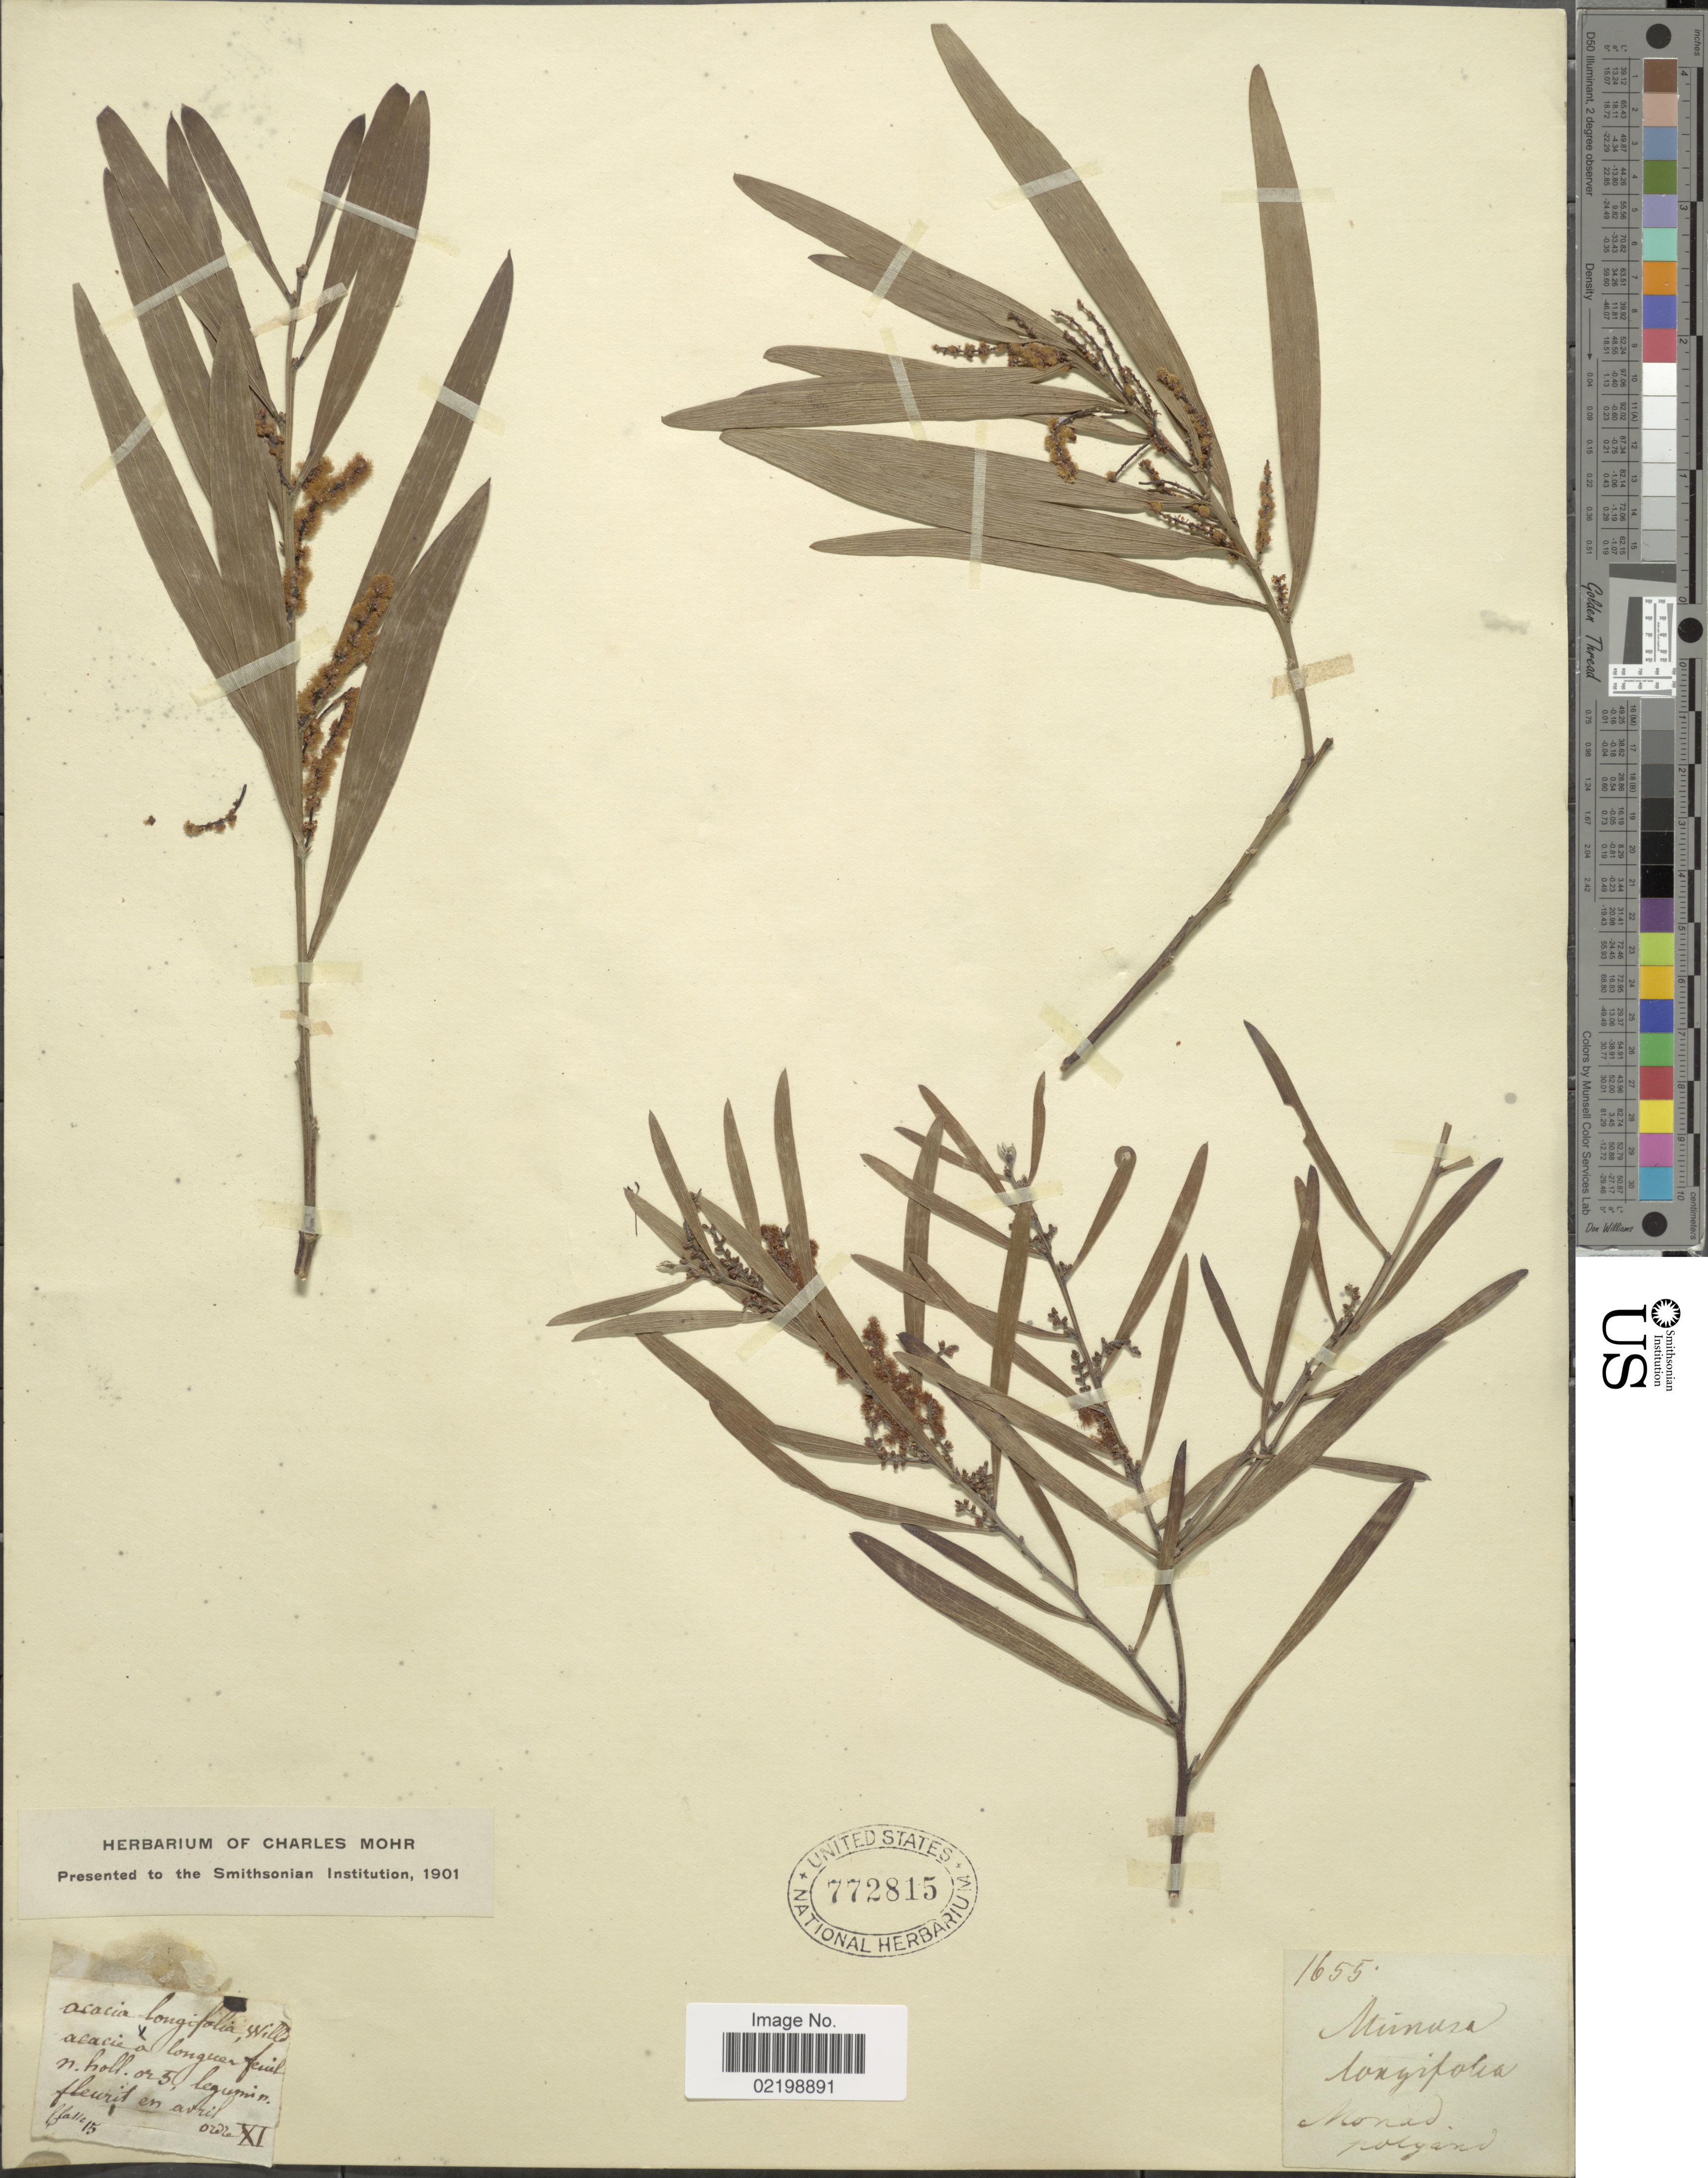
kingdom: Plantae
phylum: Tracheophyta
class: Magnoliopsida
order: Fabales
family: Fabaceae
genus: Acacia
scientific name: Acacia longifolia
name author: (Andrews) Willd.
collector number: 1655?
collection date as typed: Transcribed d/m/y: /11/15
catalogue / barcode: US 772815